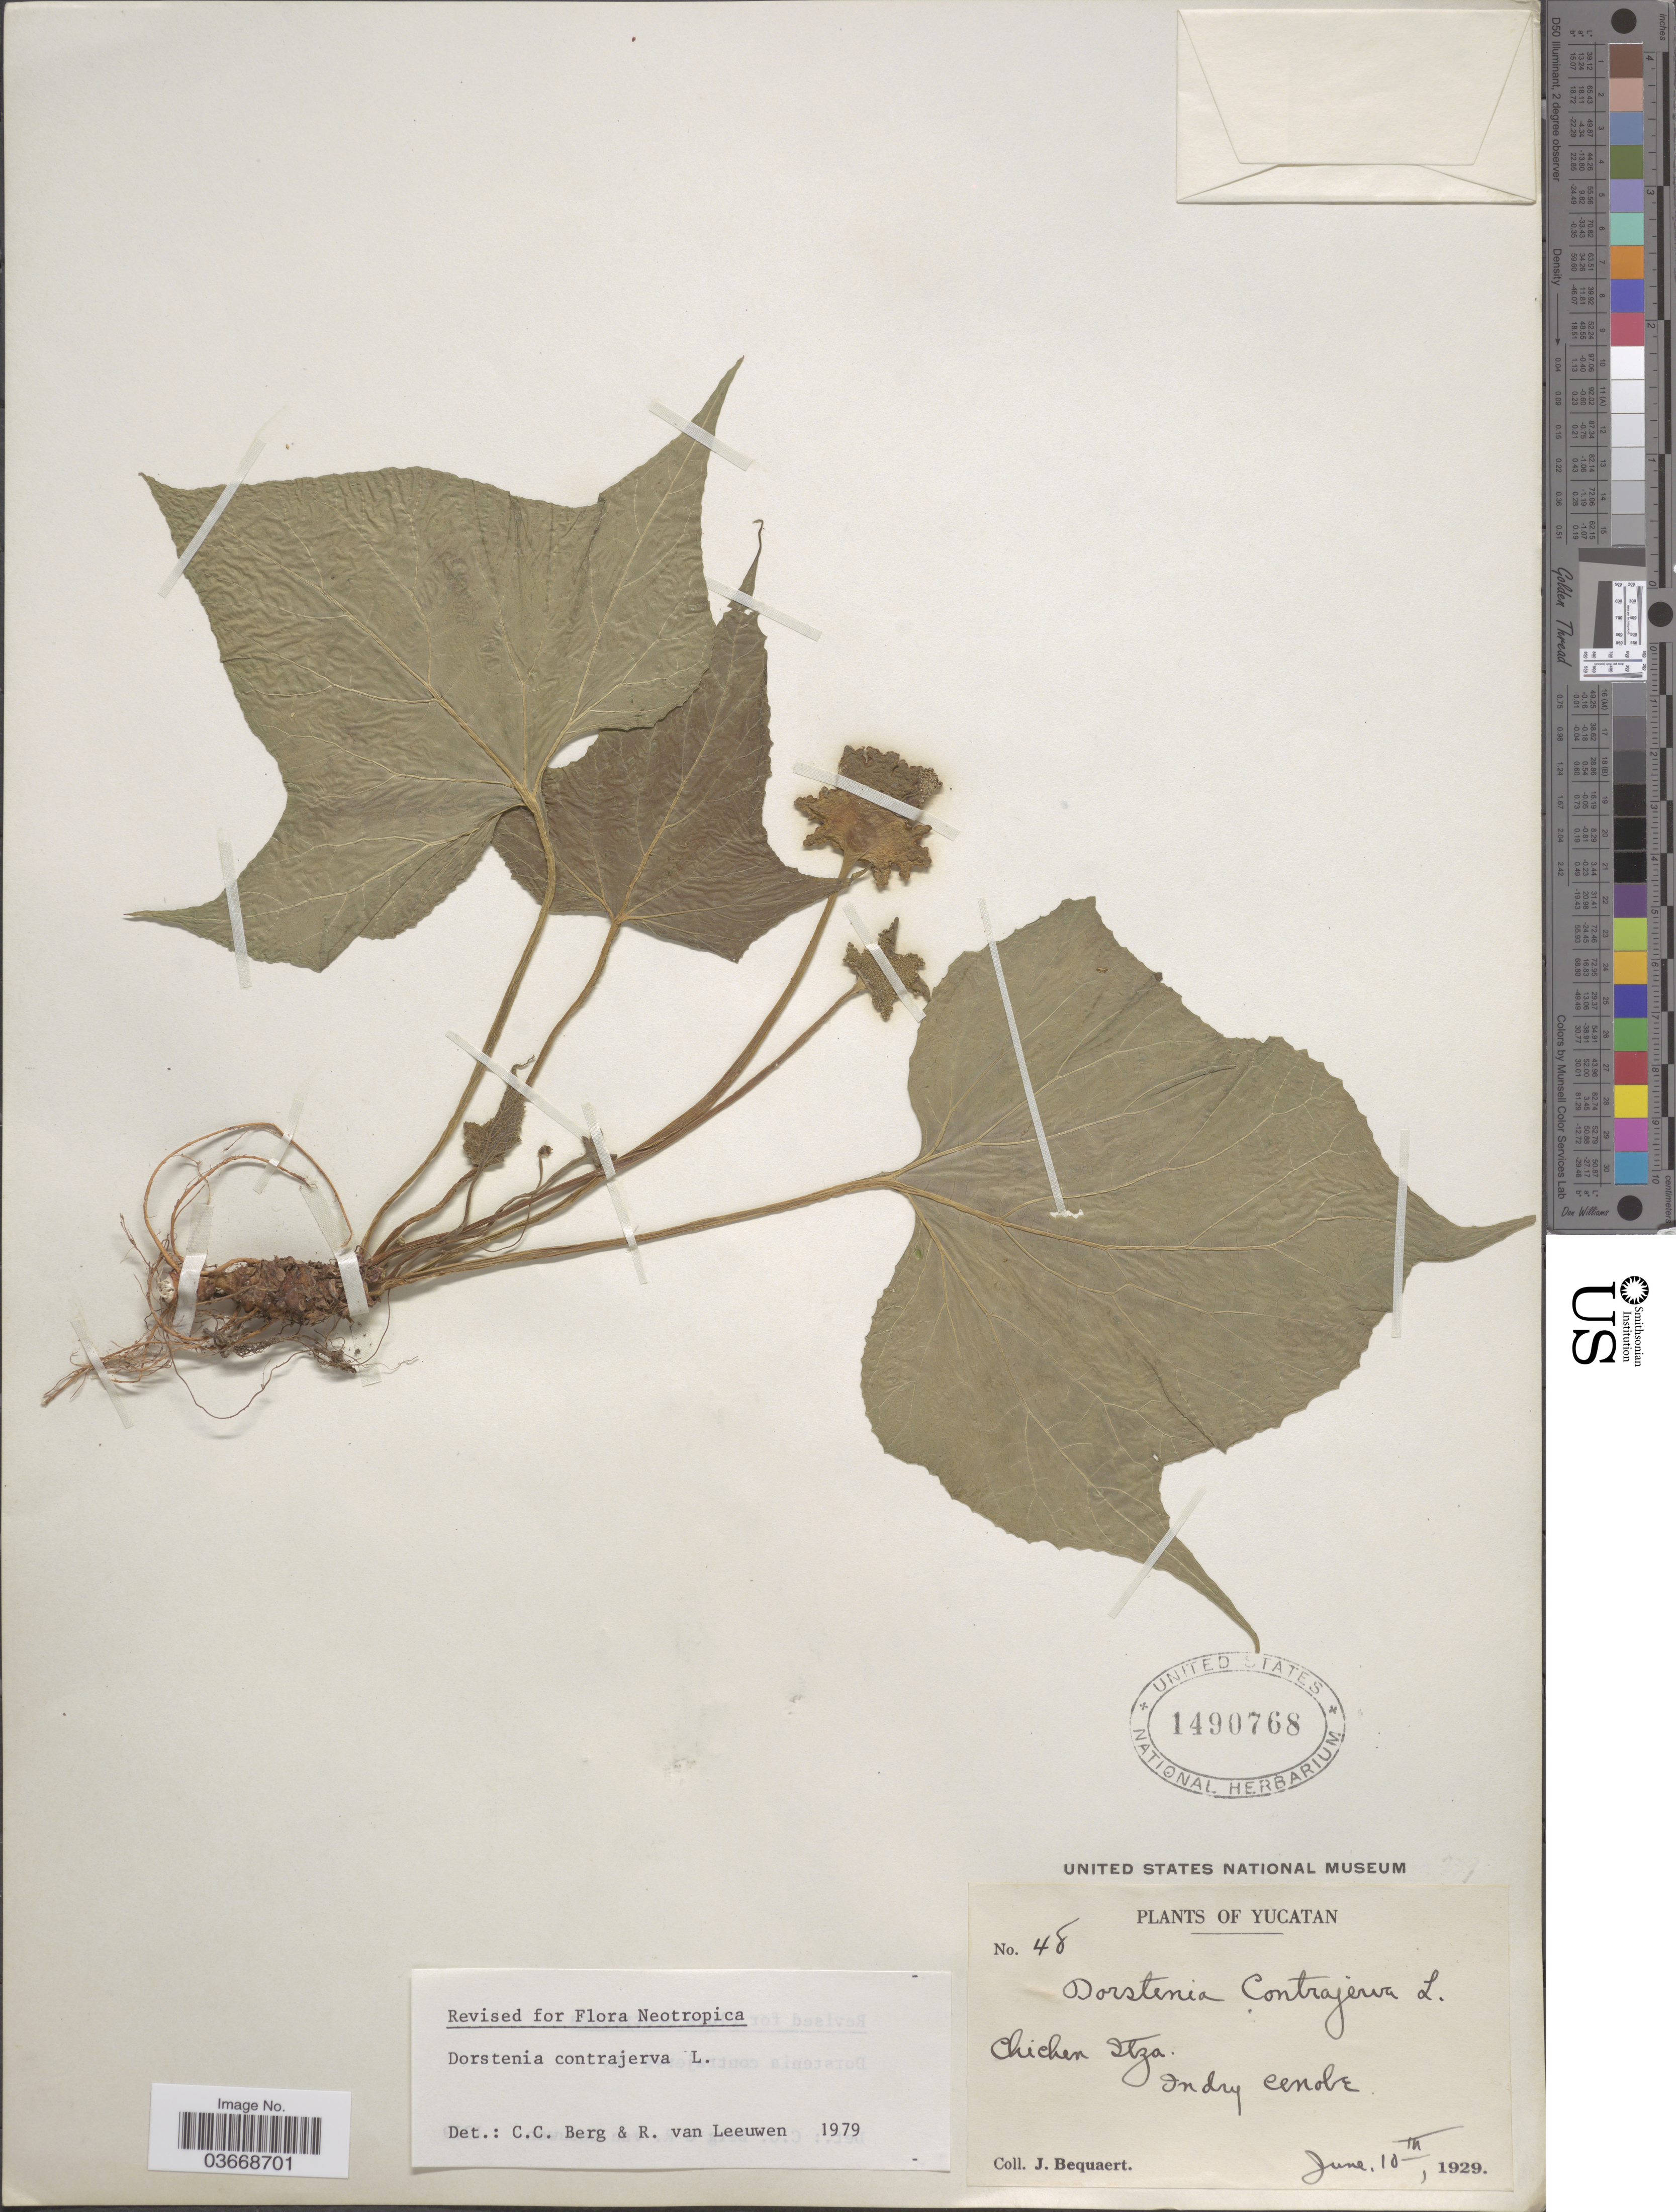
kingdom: Plantae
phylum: Tracheophyta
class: Magnoliopsida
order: Rosales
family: Moraceae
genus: Dorstenia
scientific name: Dorstenia contrajerva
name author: L.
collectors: J. Bequaert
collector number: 48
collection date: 1929-06-10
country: Mexico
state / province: Yucatán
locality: Chichen Itza.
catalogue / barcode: US 1490768